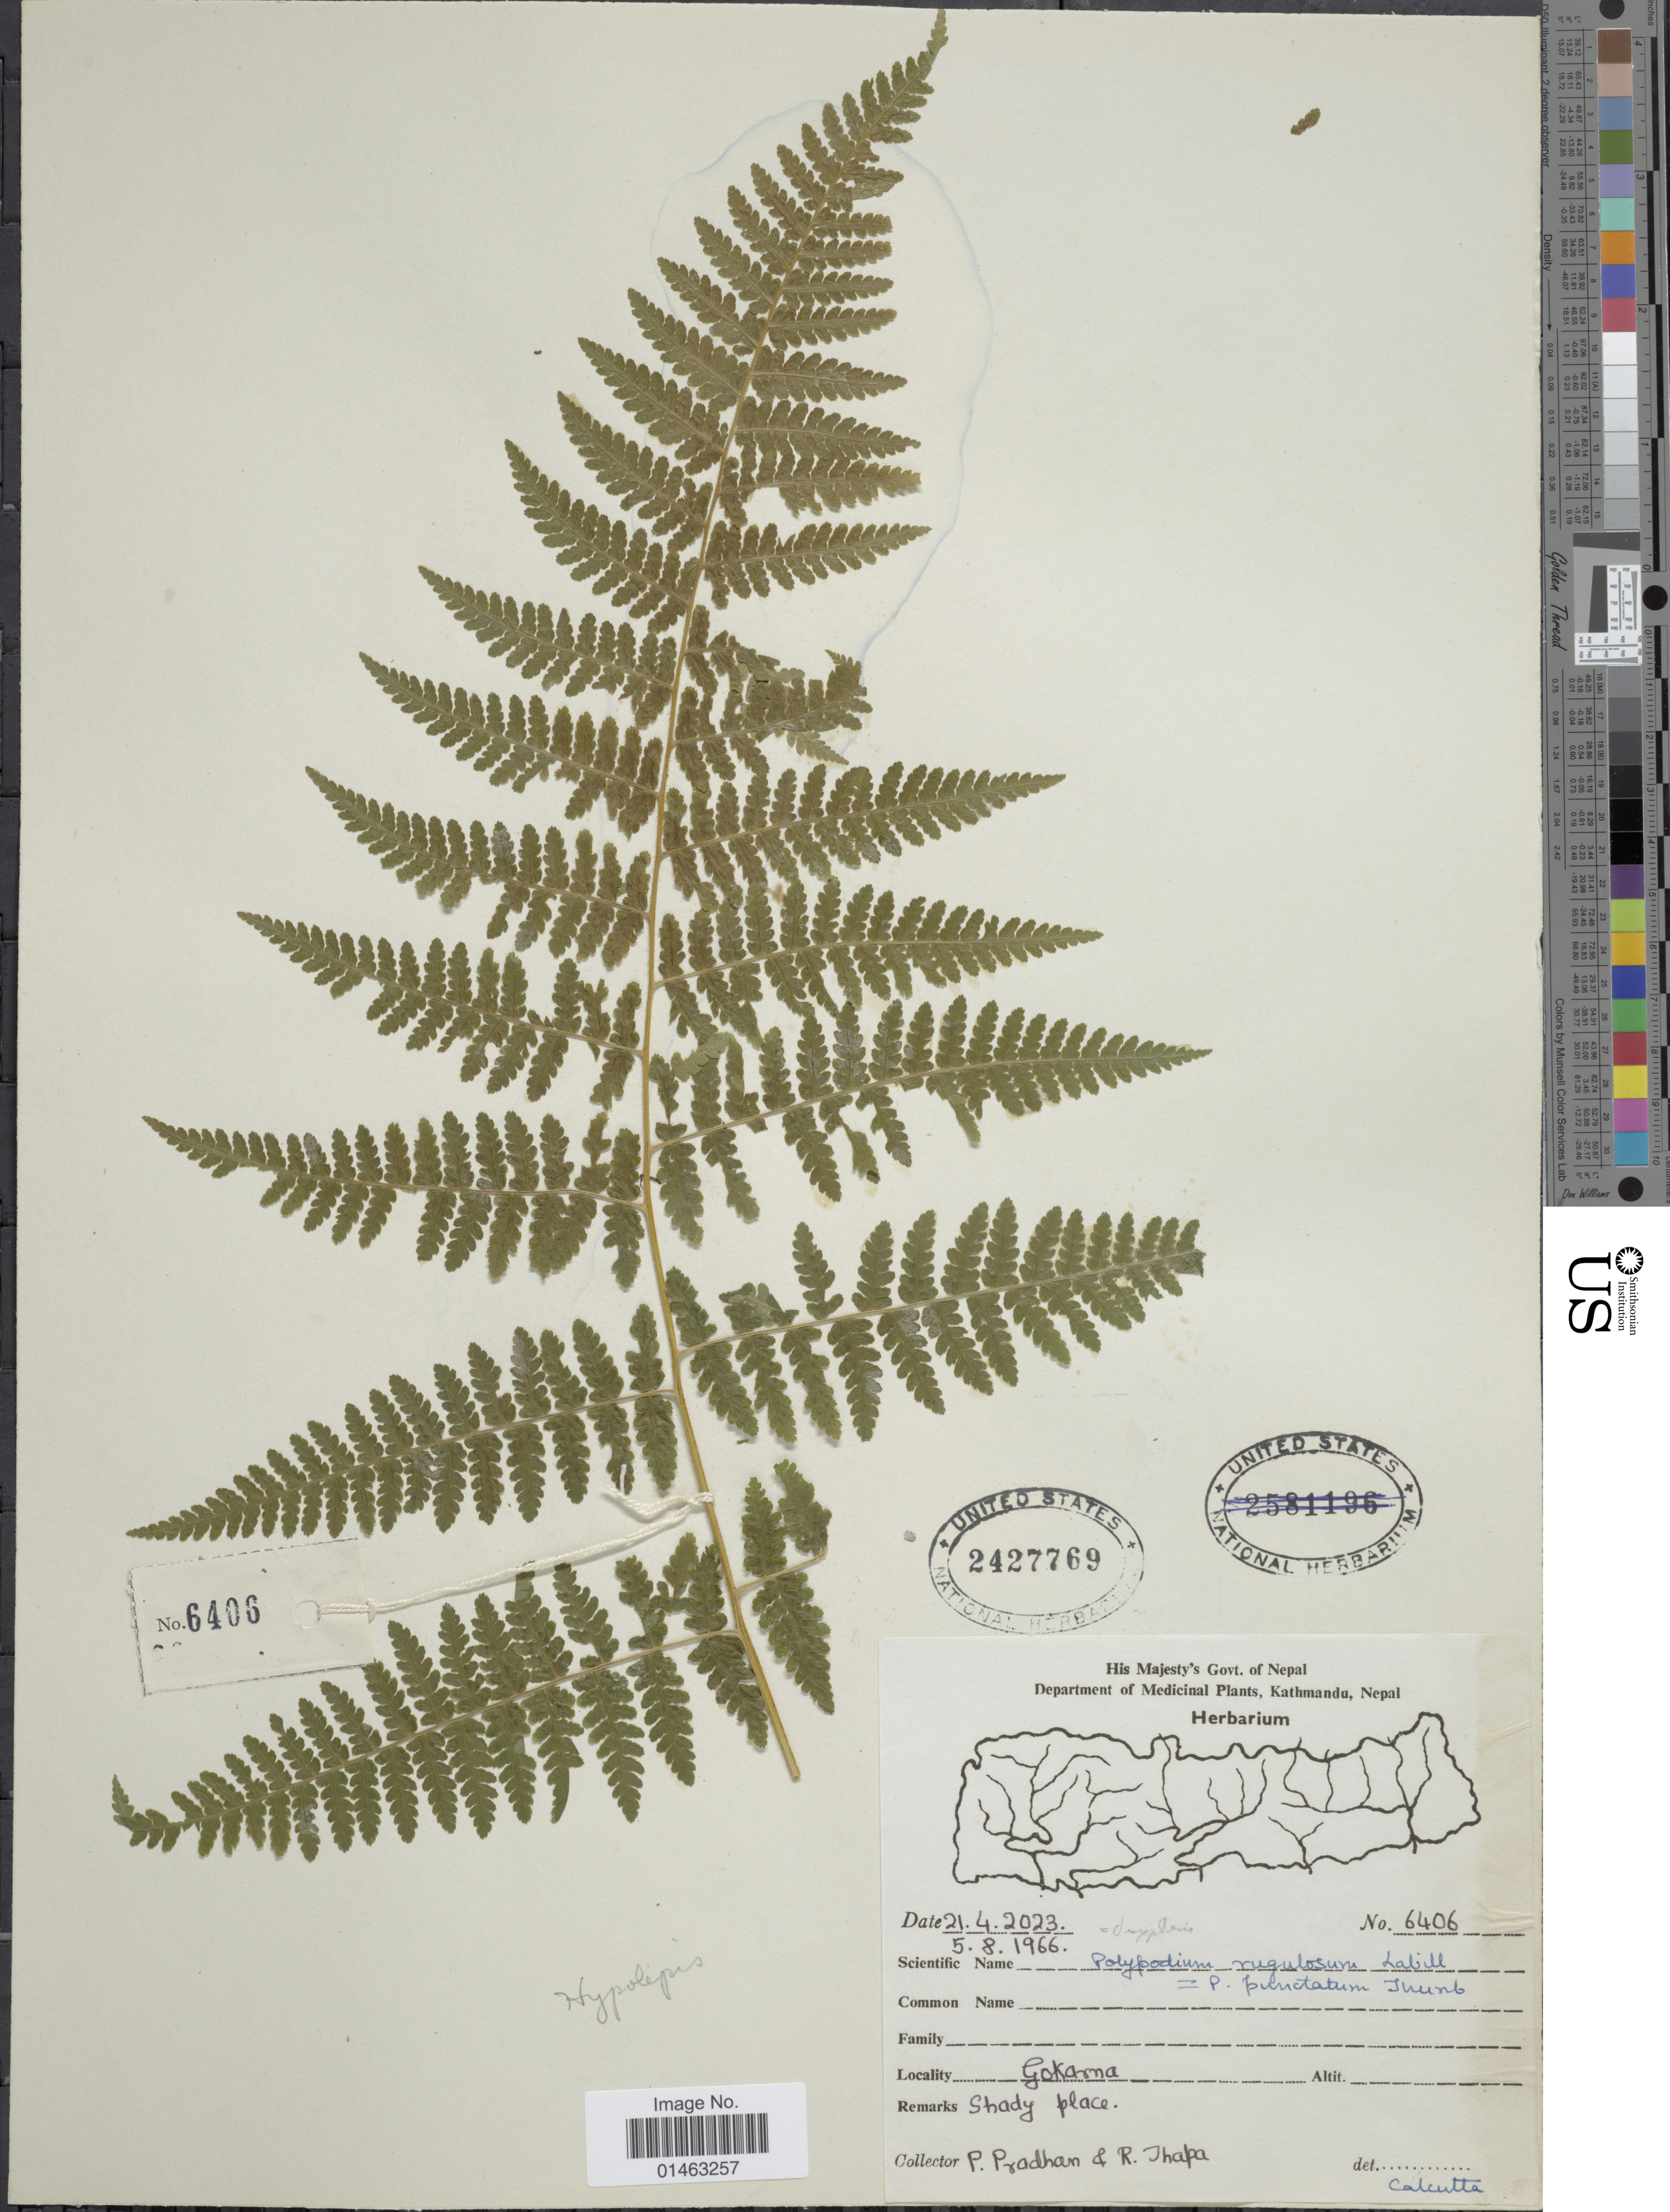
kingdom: Plantae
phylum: Tracheophyta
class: Polypodiopsida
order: Polypodiales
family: Dennstaedtiaceae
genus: Hypolepis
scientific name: Hypolepis punctata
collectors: P. Pradhan & R. Thapa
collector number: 6406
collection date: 1966-08-05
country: Nepal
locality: Kathmandu, Nepal. Gokarna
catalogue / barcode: US 2427767